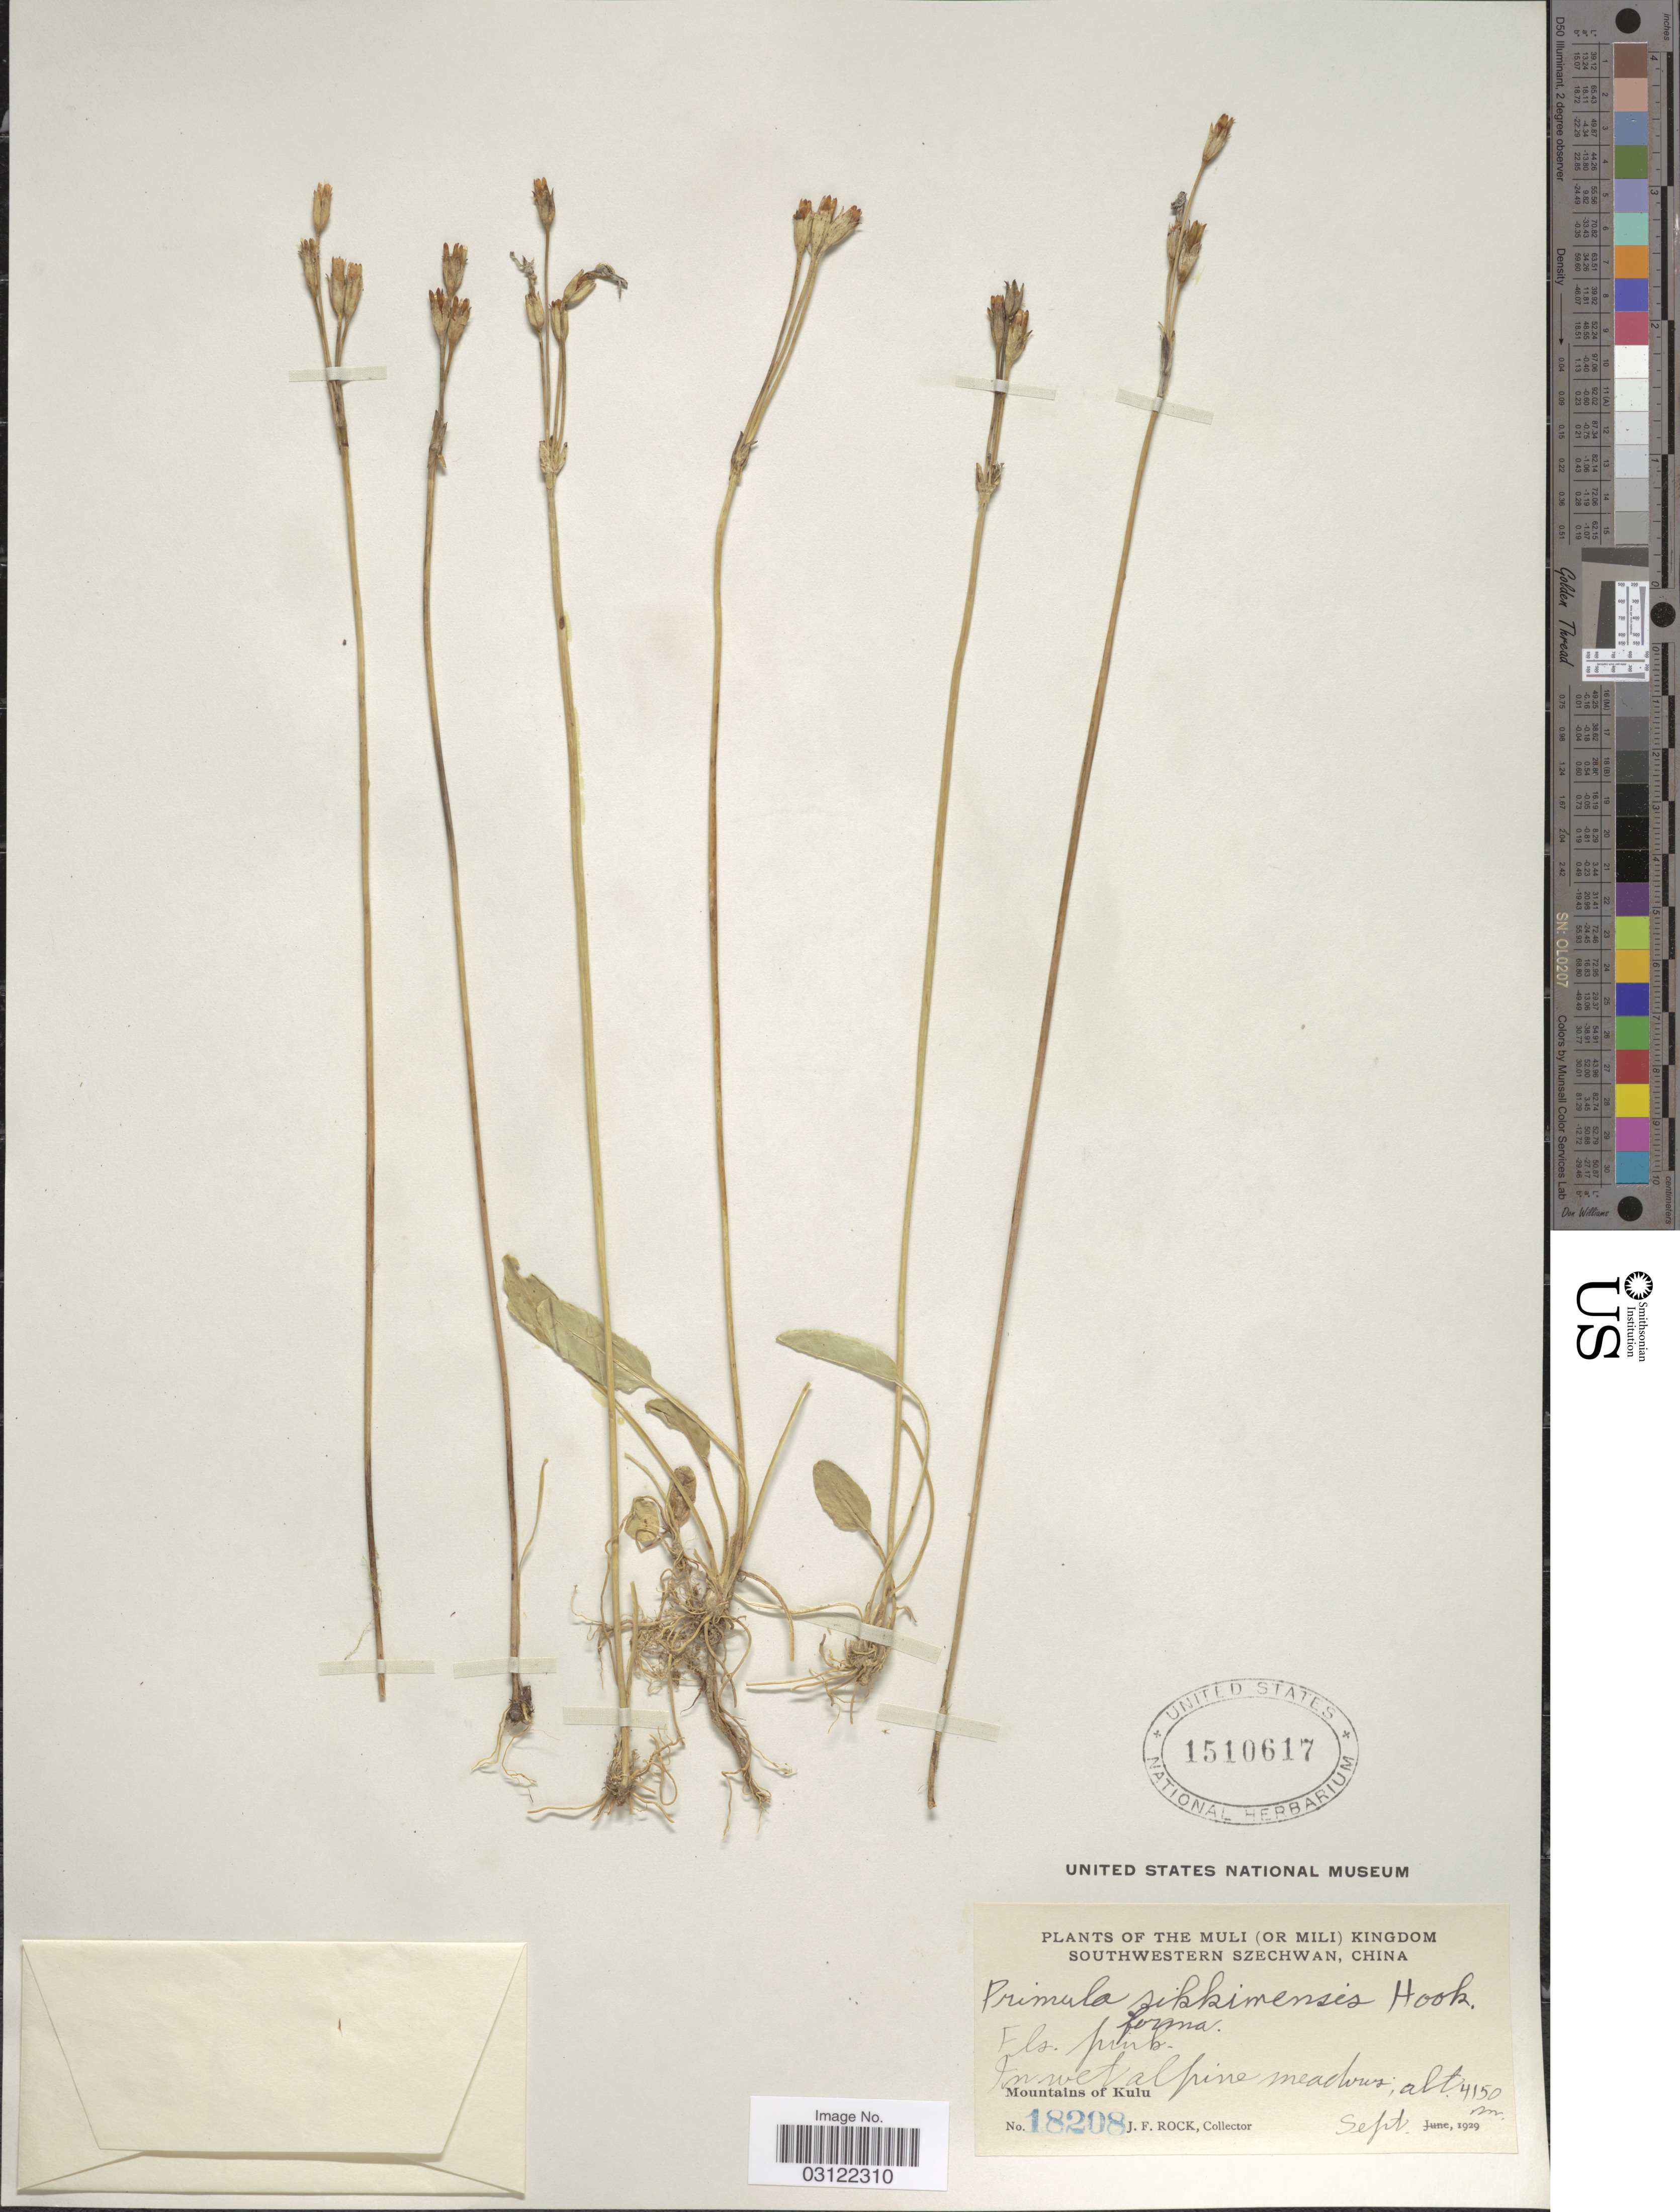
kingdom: Plantae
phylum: Tracheophyta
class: Magnoliopsida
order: Ericales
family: Primulaceae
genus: Primula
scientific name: Primula sikkimensis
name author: Hook.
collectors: J. Rock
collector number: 18208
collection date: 1929-09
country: China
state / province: Sichuan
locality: The Muli (or Mili) Kingdom, Southwestern Szechwan. Mountains of Kulu.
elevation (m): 4150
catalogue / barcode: US 1510617